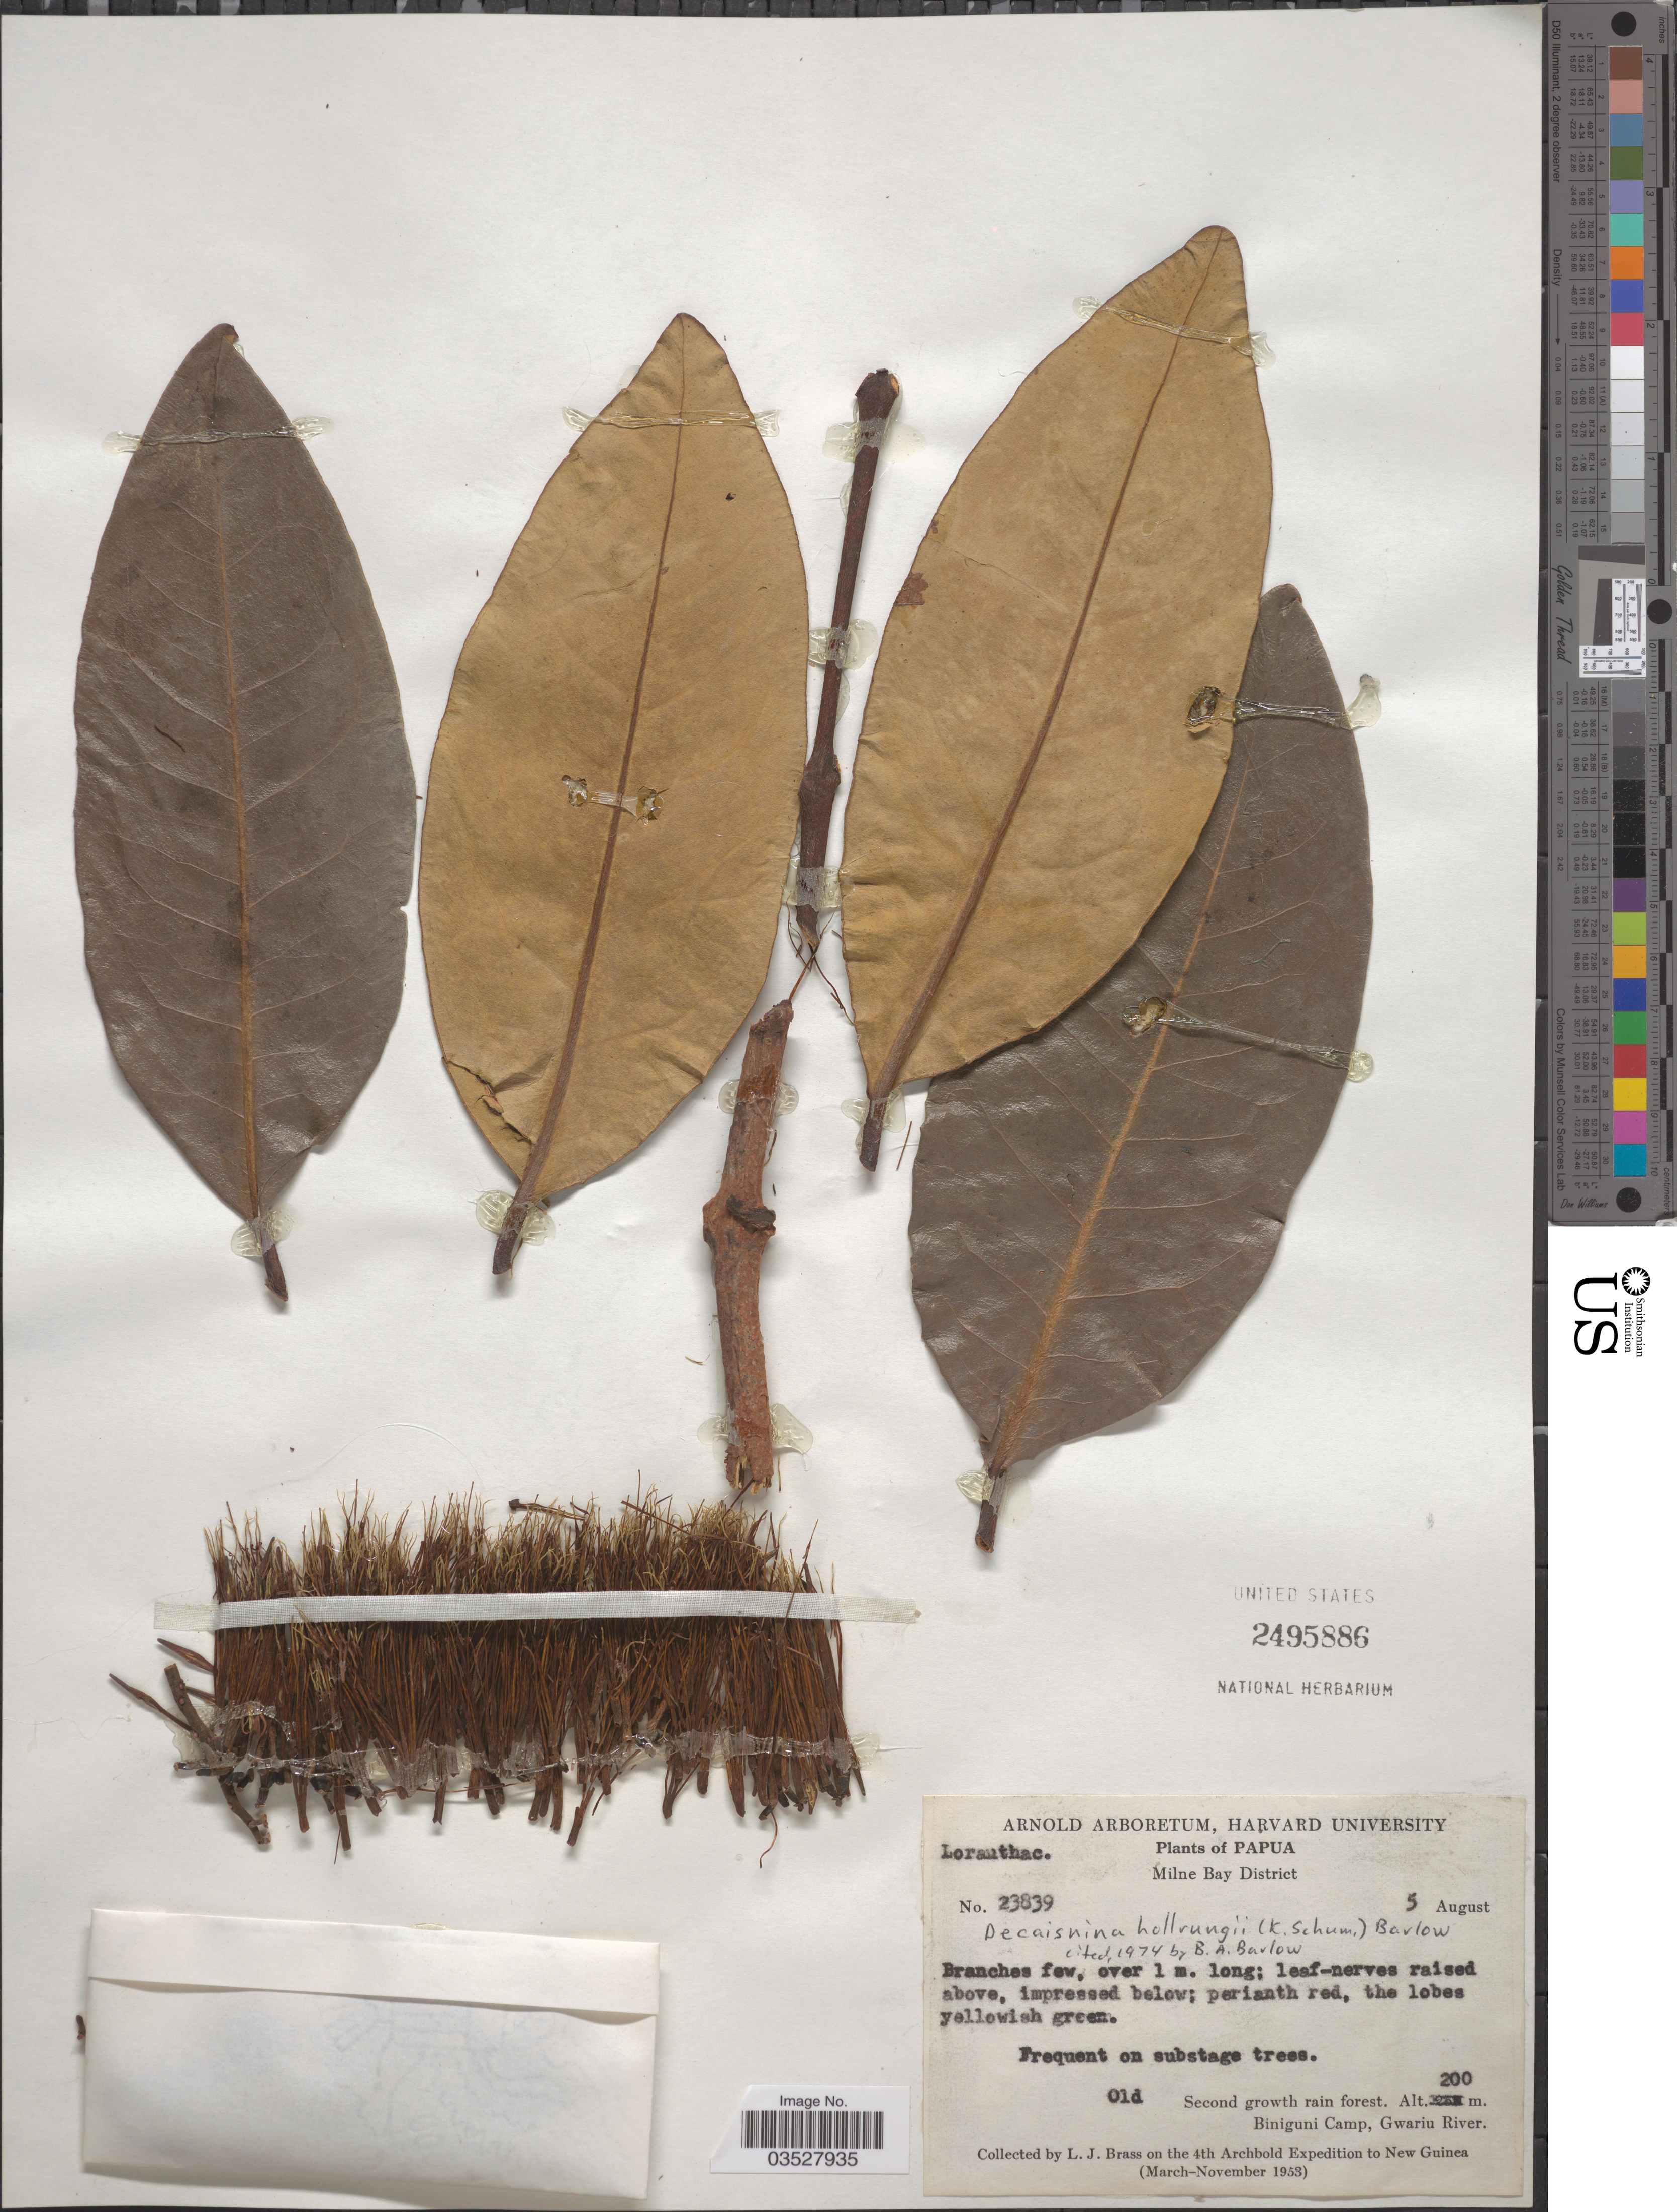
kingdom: Plantae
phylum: Tracheophyta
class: Magnoliopsida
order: Santalales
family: Loranthaceae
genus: Decaisnina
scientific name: Decaisnina hollrungii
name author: (K. Schum.) Barlow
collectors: L. J. Brass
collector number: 23839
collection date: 1953-08-05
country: Papua New Guinea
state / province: Milne Bay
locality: Papua. Milne Bay District. Biniguni Camp, Gwariu River. New Guinea.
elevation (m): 200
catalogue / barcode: US 2495886